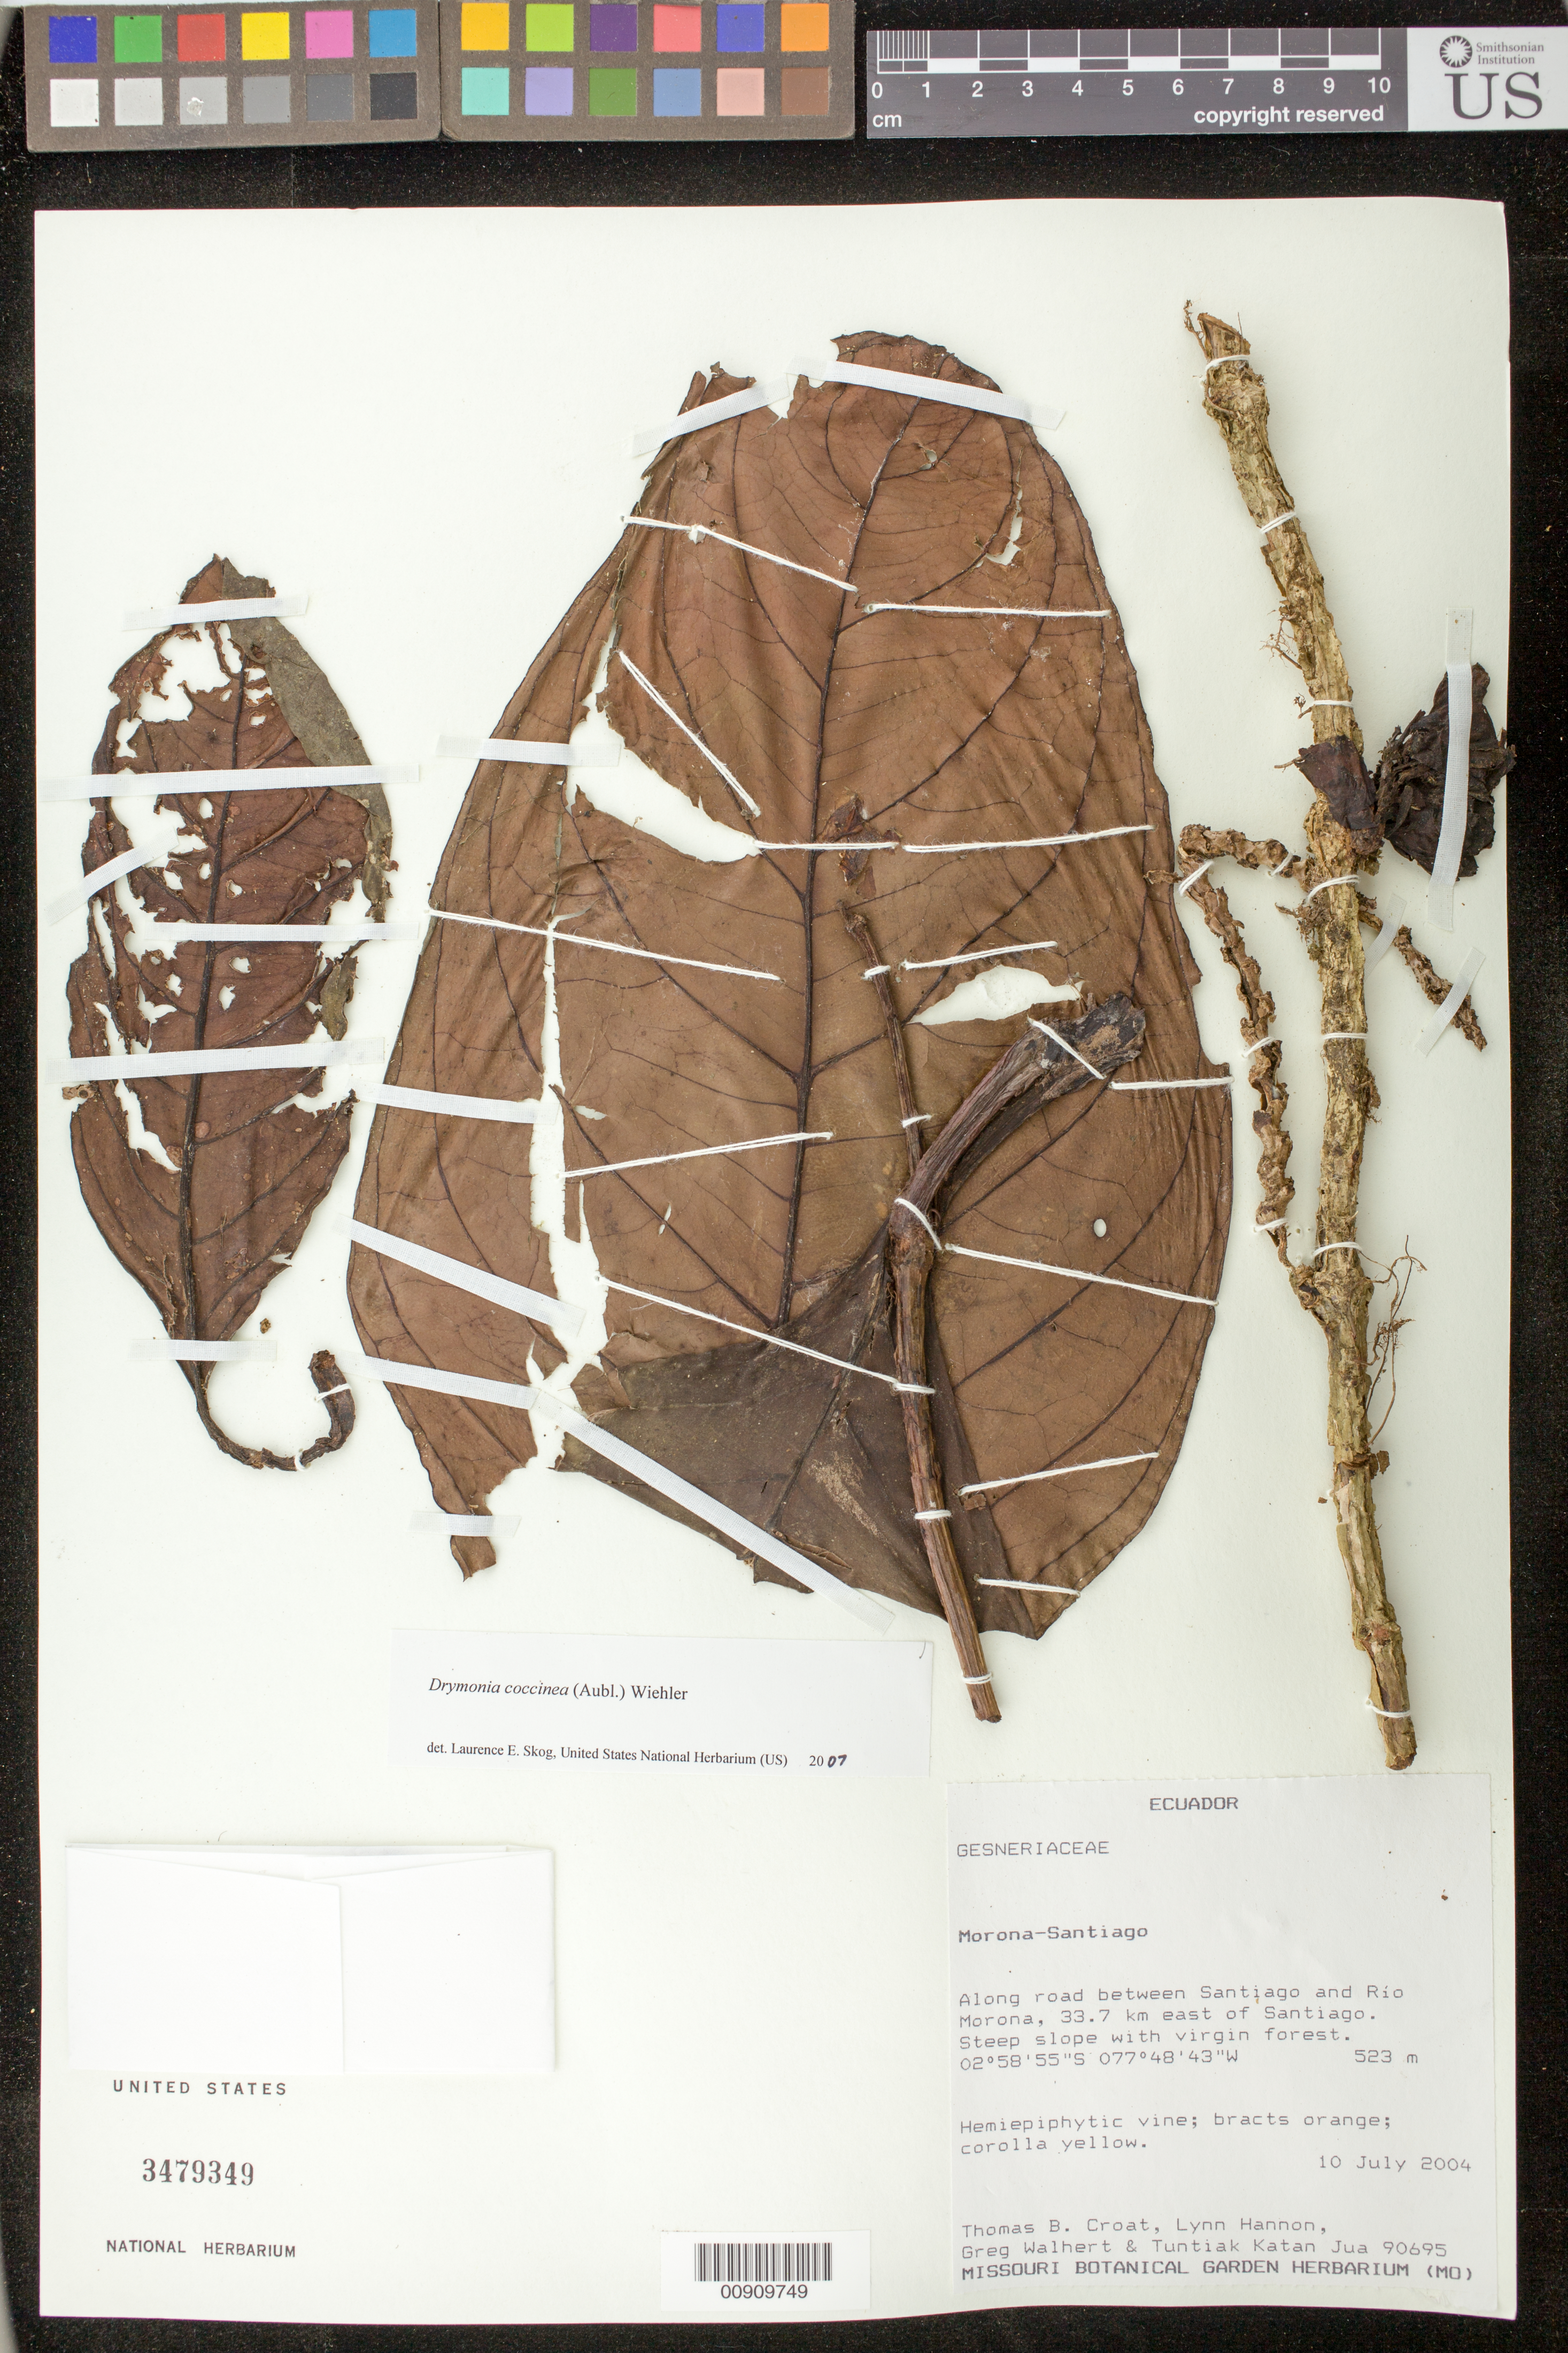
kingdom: Plantae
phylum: Tracheophyta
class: Magnoliopsida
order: Lamiales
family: Gesneriaceae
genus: Drymonia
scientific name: Drymonia coccinea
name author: (Aubl.) Wiehler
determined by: Skog, Laurence E.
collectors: T. B. Croat, L. Hannon, G. Walhert & T. Katan Jua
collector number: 90695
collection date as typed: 10 Jul 2004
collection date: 2004-07-10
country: Ecuador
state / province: Morona-Santiago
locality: Along road between Santiago and Rio Morona, 33.7 km east of Santiago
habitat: Steep slope with virgin forest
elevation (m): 523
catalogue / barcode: US 3479349